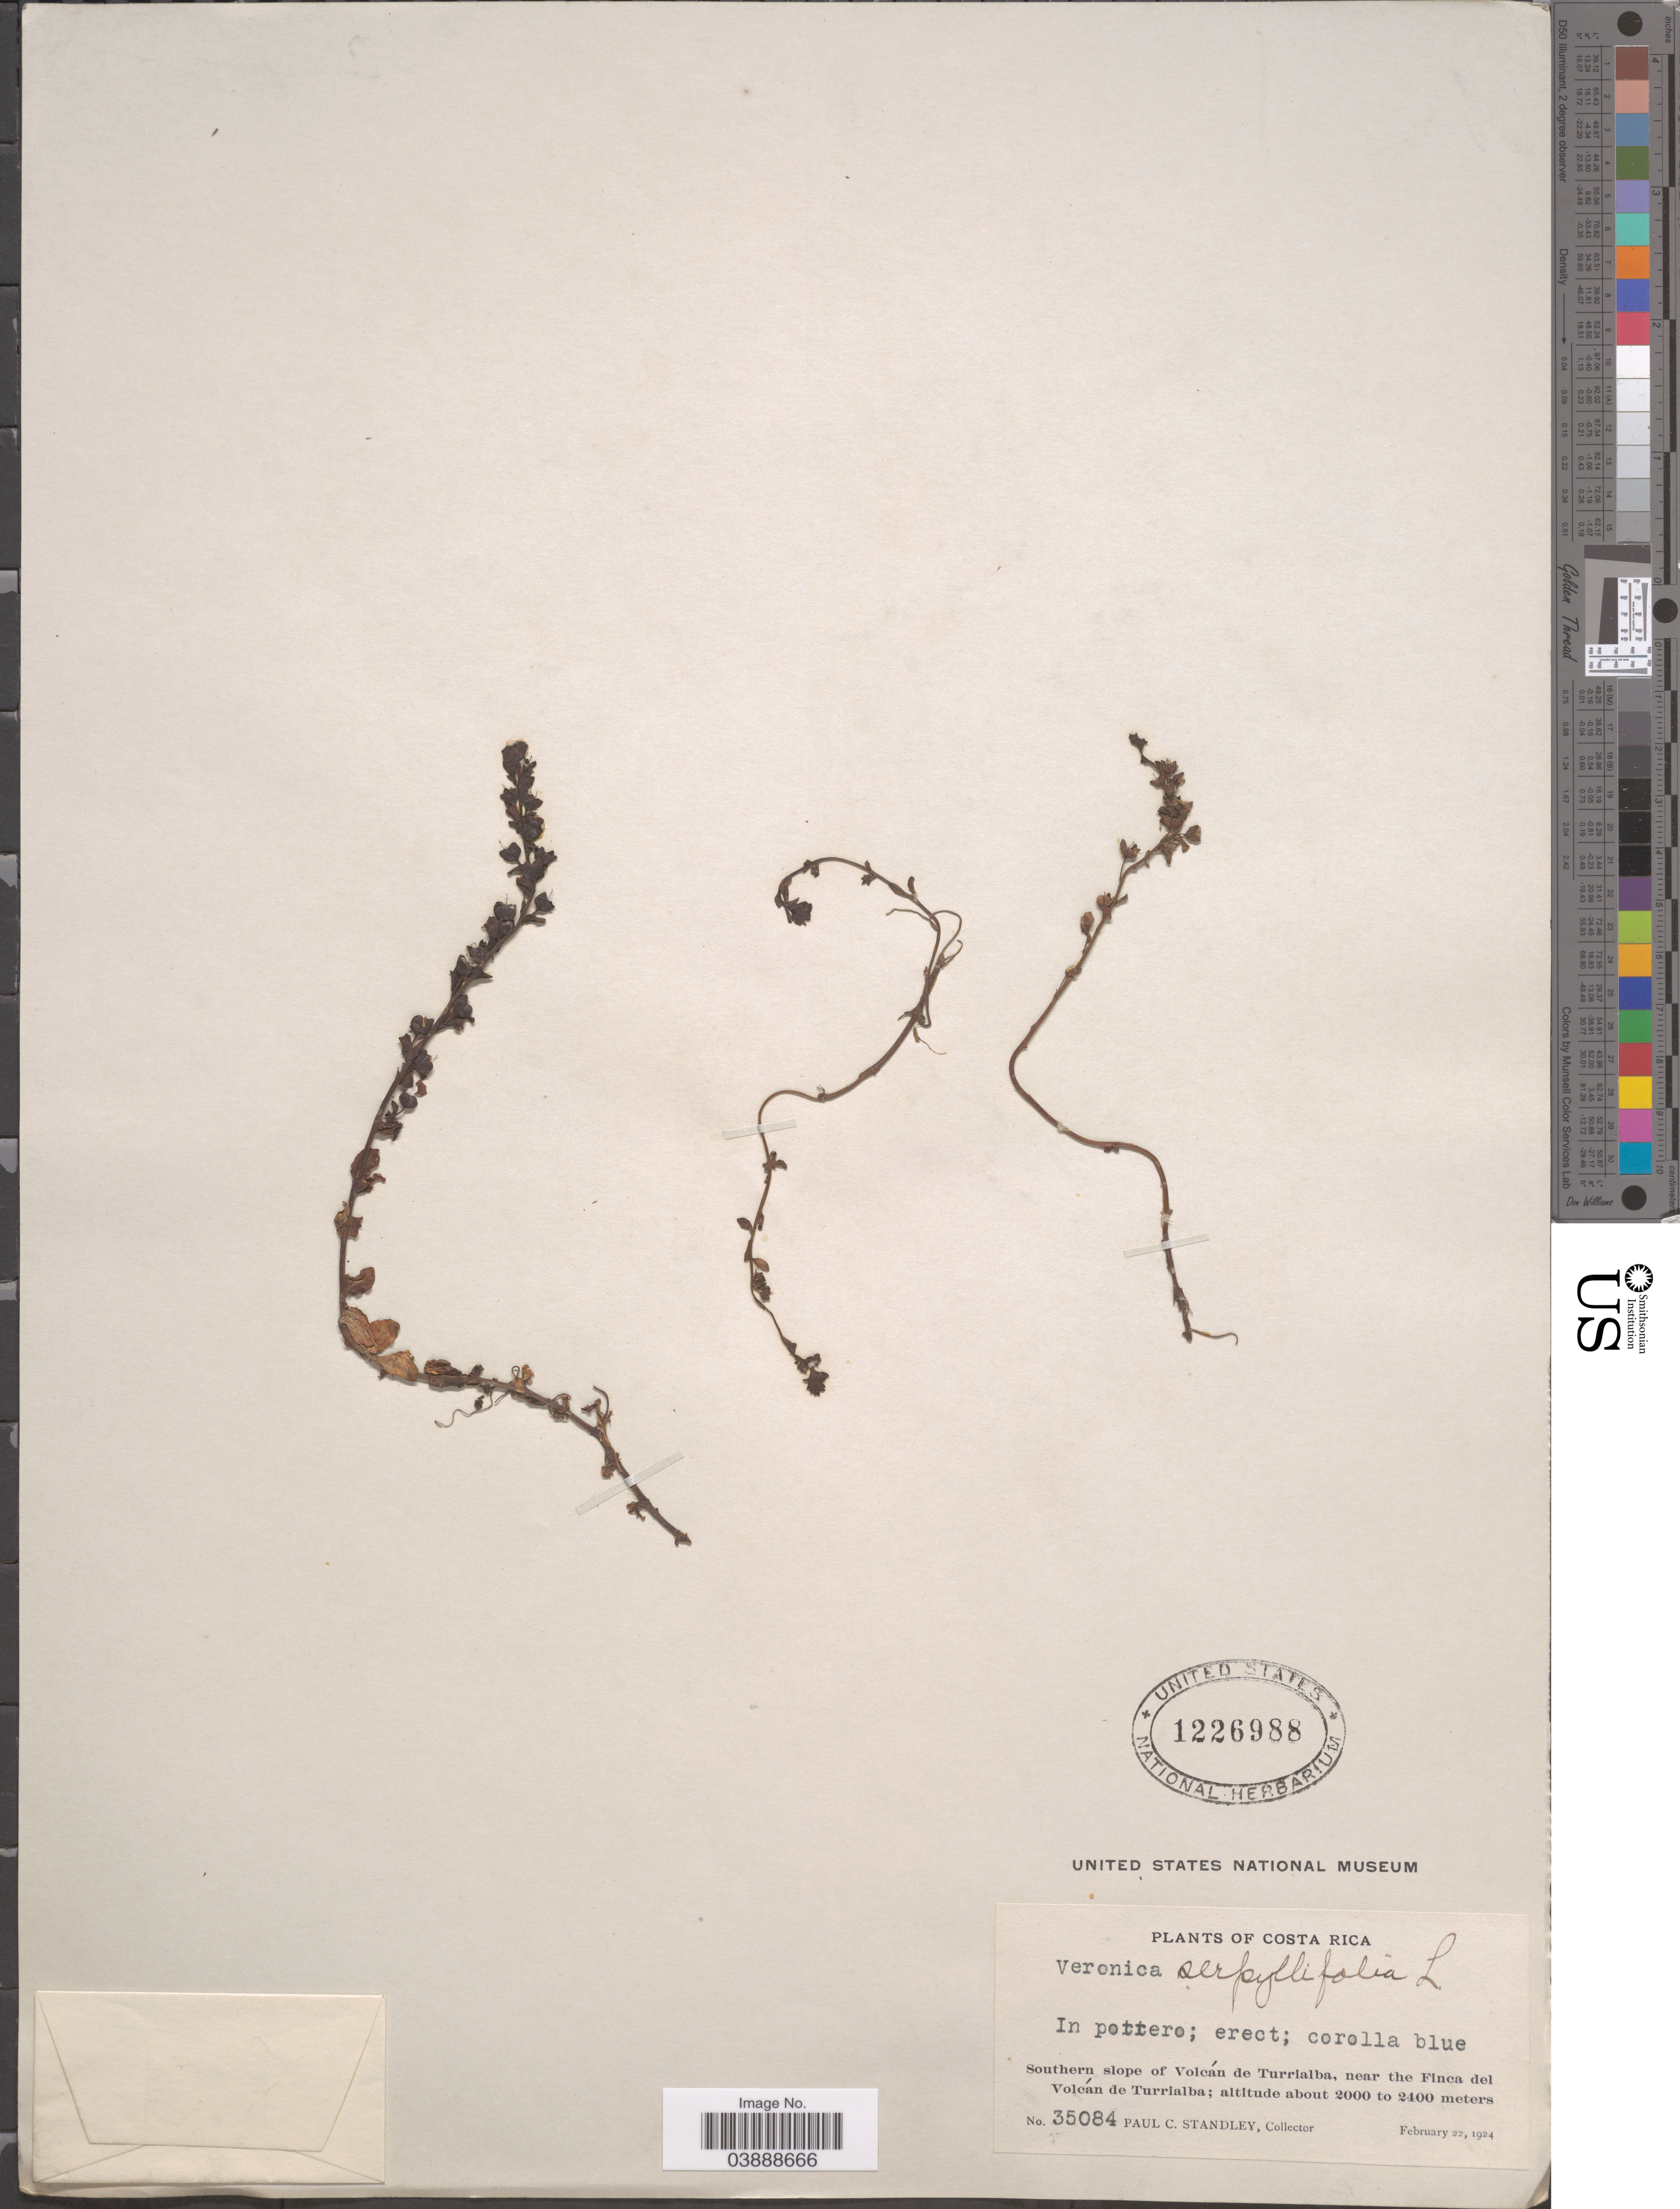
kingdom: Plantae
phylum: Tracheophyta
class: Magnoliopsida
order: Lamiales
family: Plantaginaceae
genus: Veronica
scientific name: Veronica serpyllifolia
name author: L.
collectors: P. C. Standley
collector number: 35084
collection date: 1924-02-22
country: Costa Rica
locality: Southern slope of Volcán de Turrialba, near the Finca del Volcán de Turrialba.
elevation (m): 2000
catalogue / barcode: US 1226988